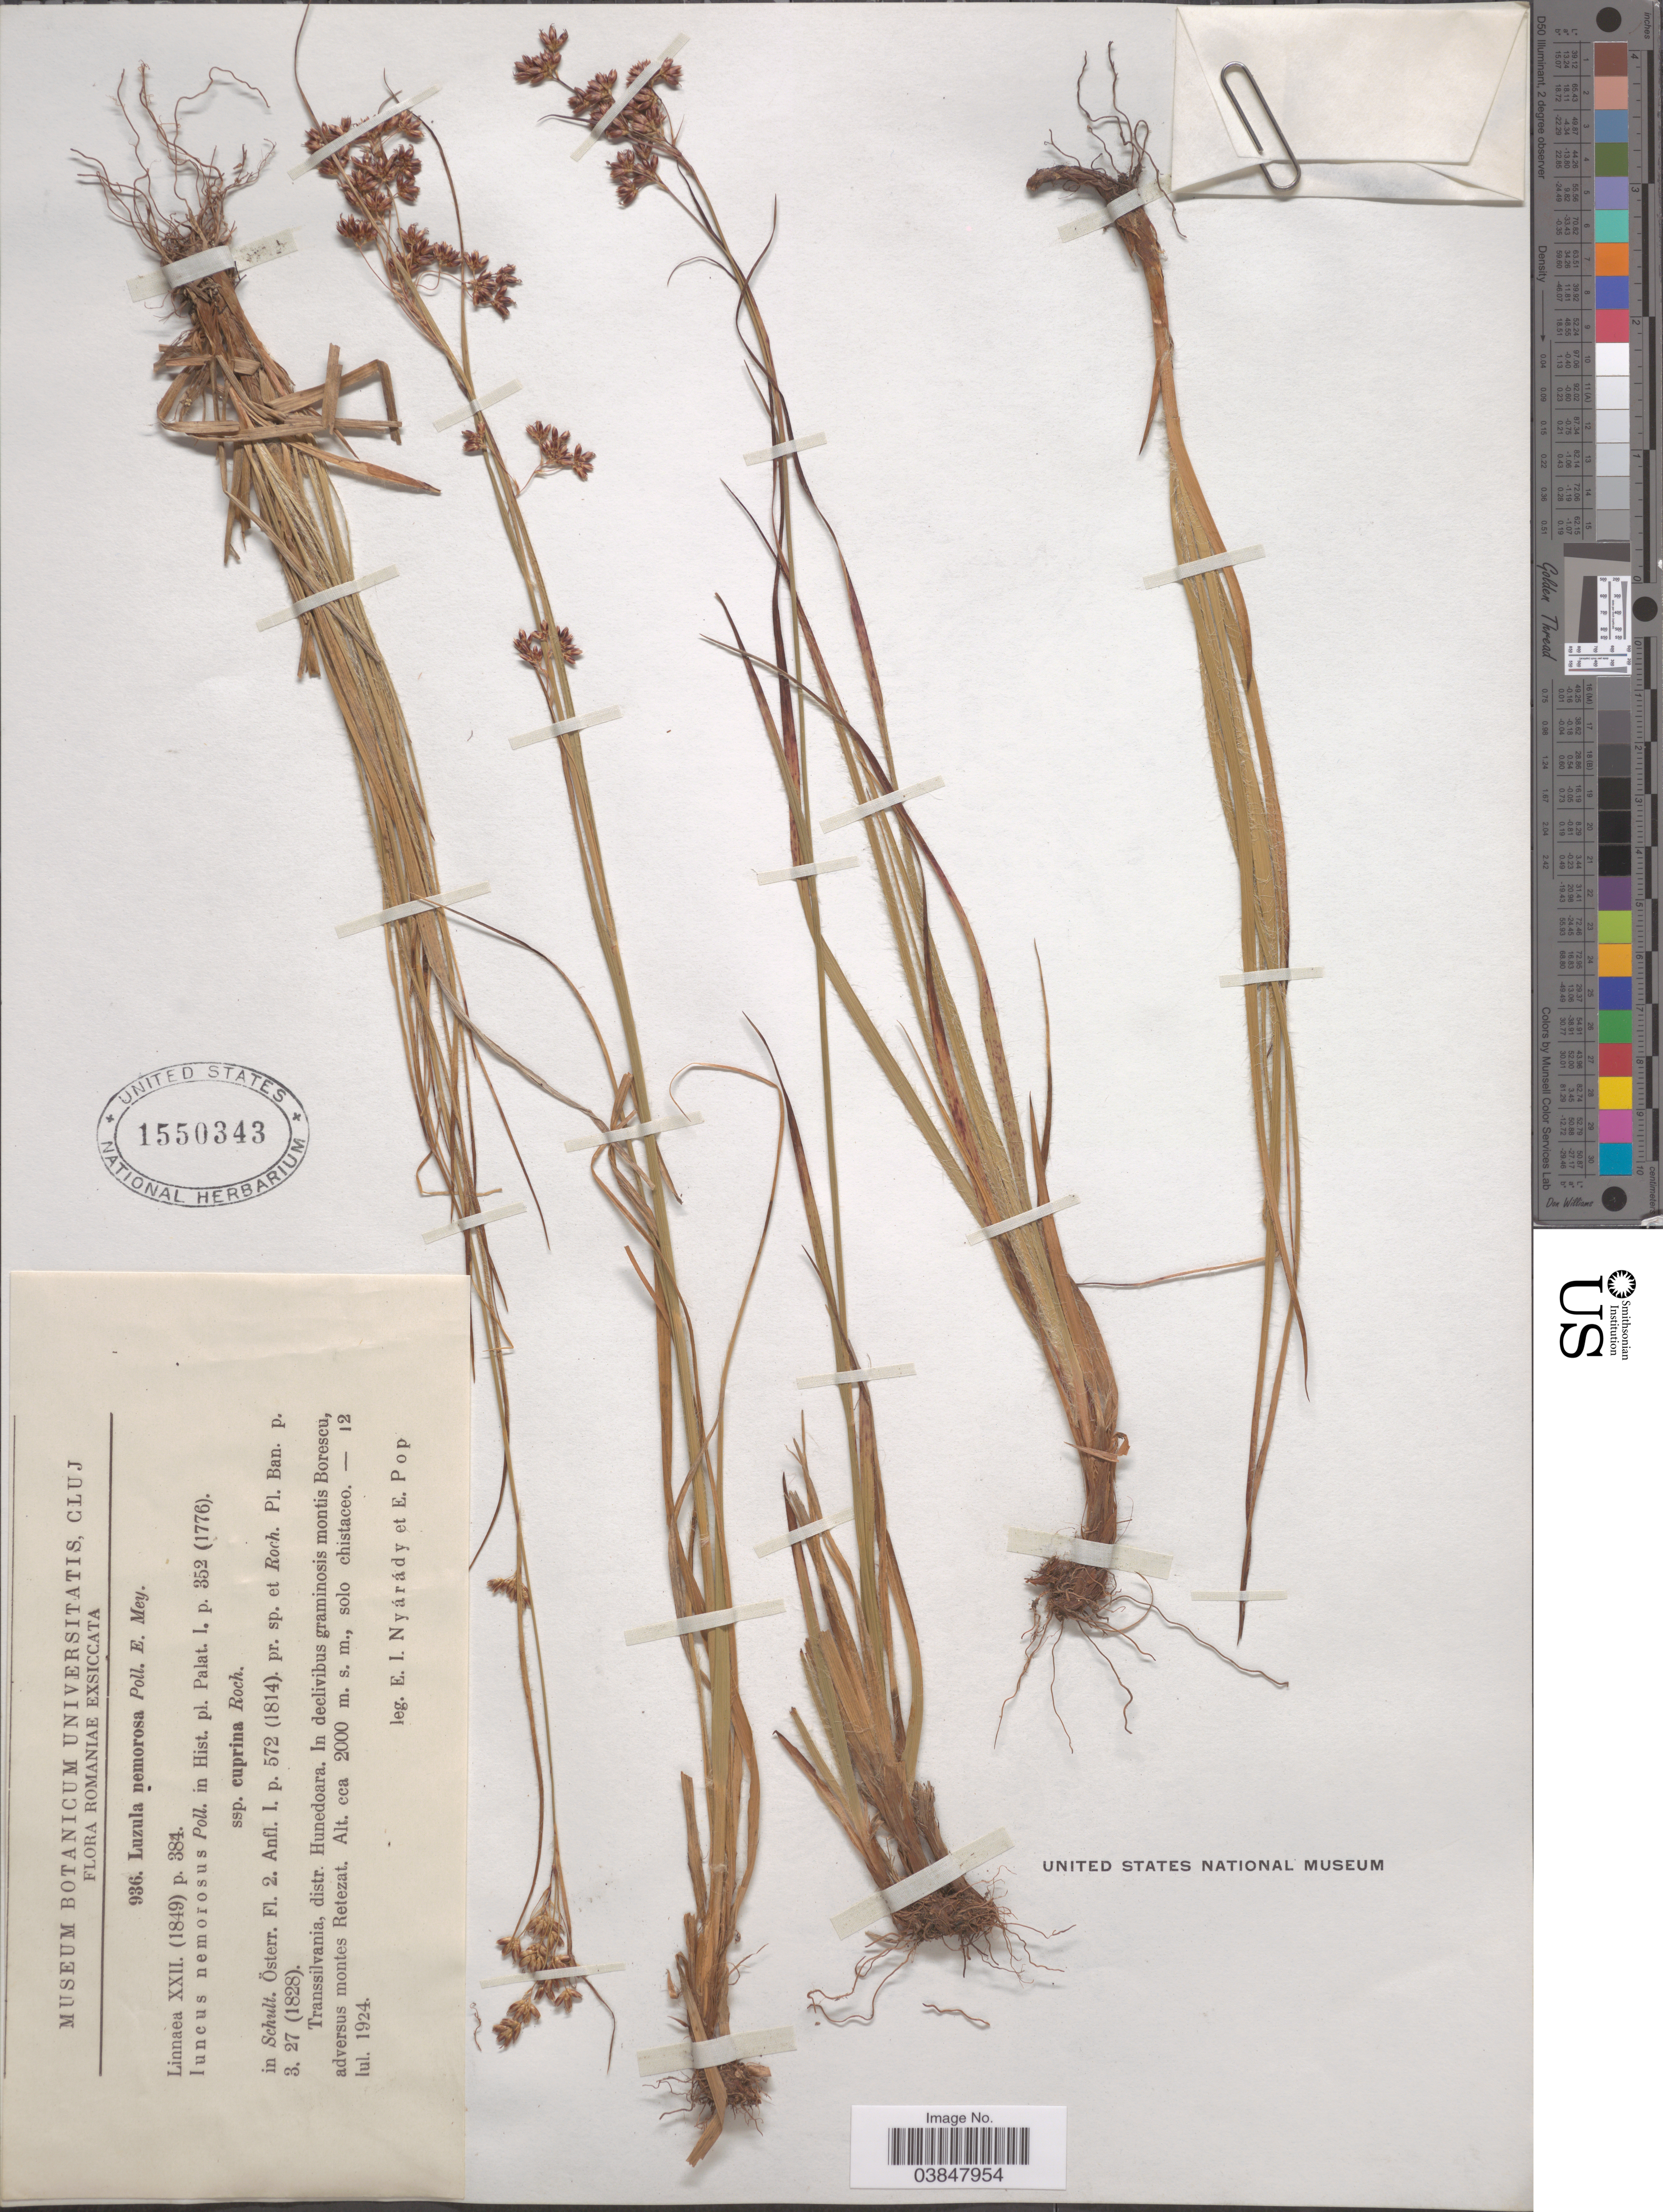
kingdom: Plantae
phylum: Tracheophyta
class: Liliopsida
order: Poales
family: Juncaceae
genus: Luzula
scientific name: Luzula luzuloides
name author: (Lam.) Dandy & Wilmott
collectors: E. Nyárády & E. Pop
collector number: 936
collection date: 1924-07-12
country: Romania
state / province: Hunedoara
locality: Transsilvania, distr. Hunedoara. In declivinus graminosis montis Borescu, adversus montes Retezat.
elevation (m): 2000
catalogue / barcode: US 1550343